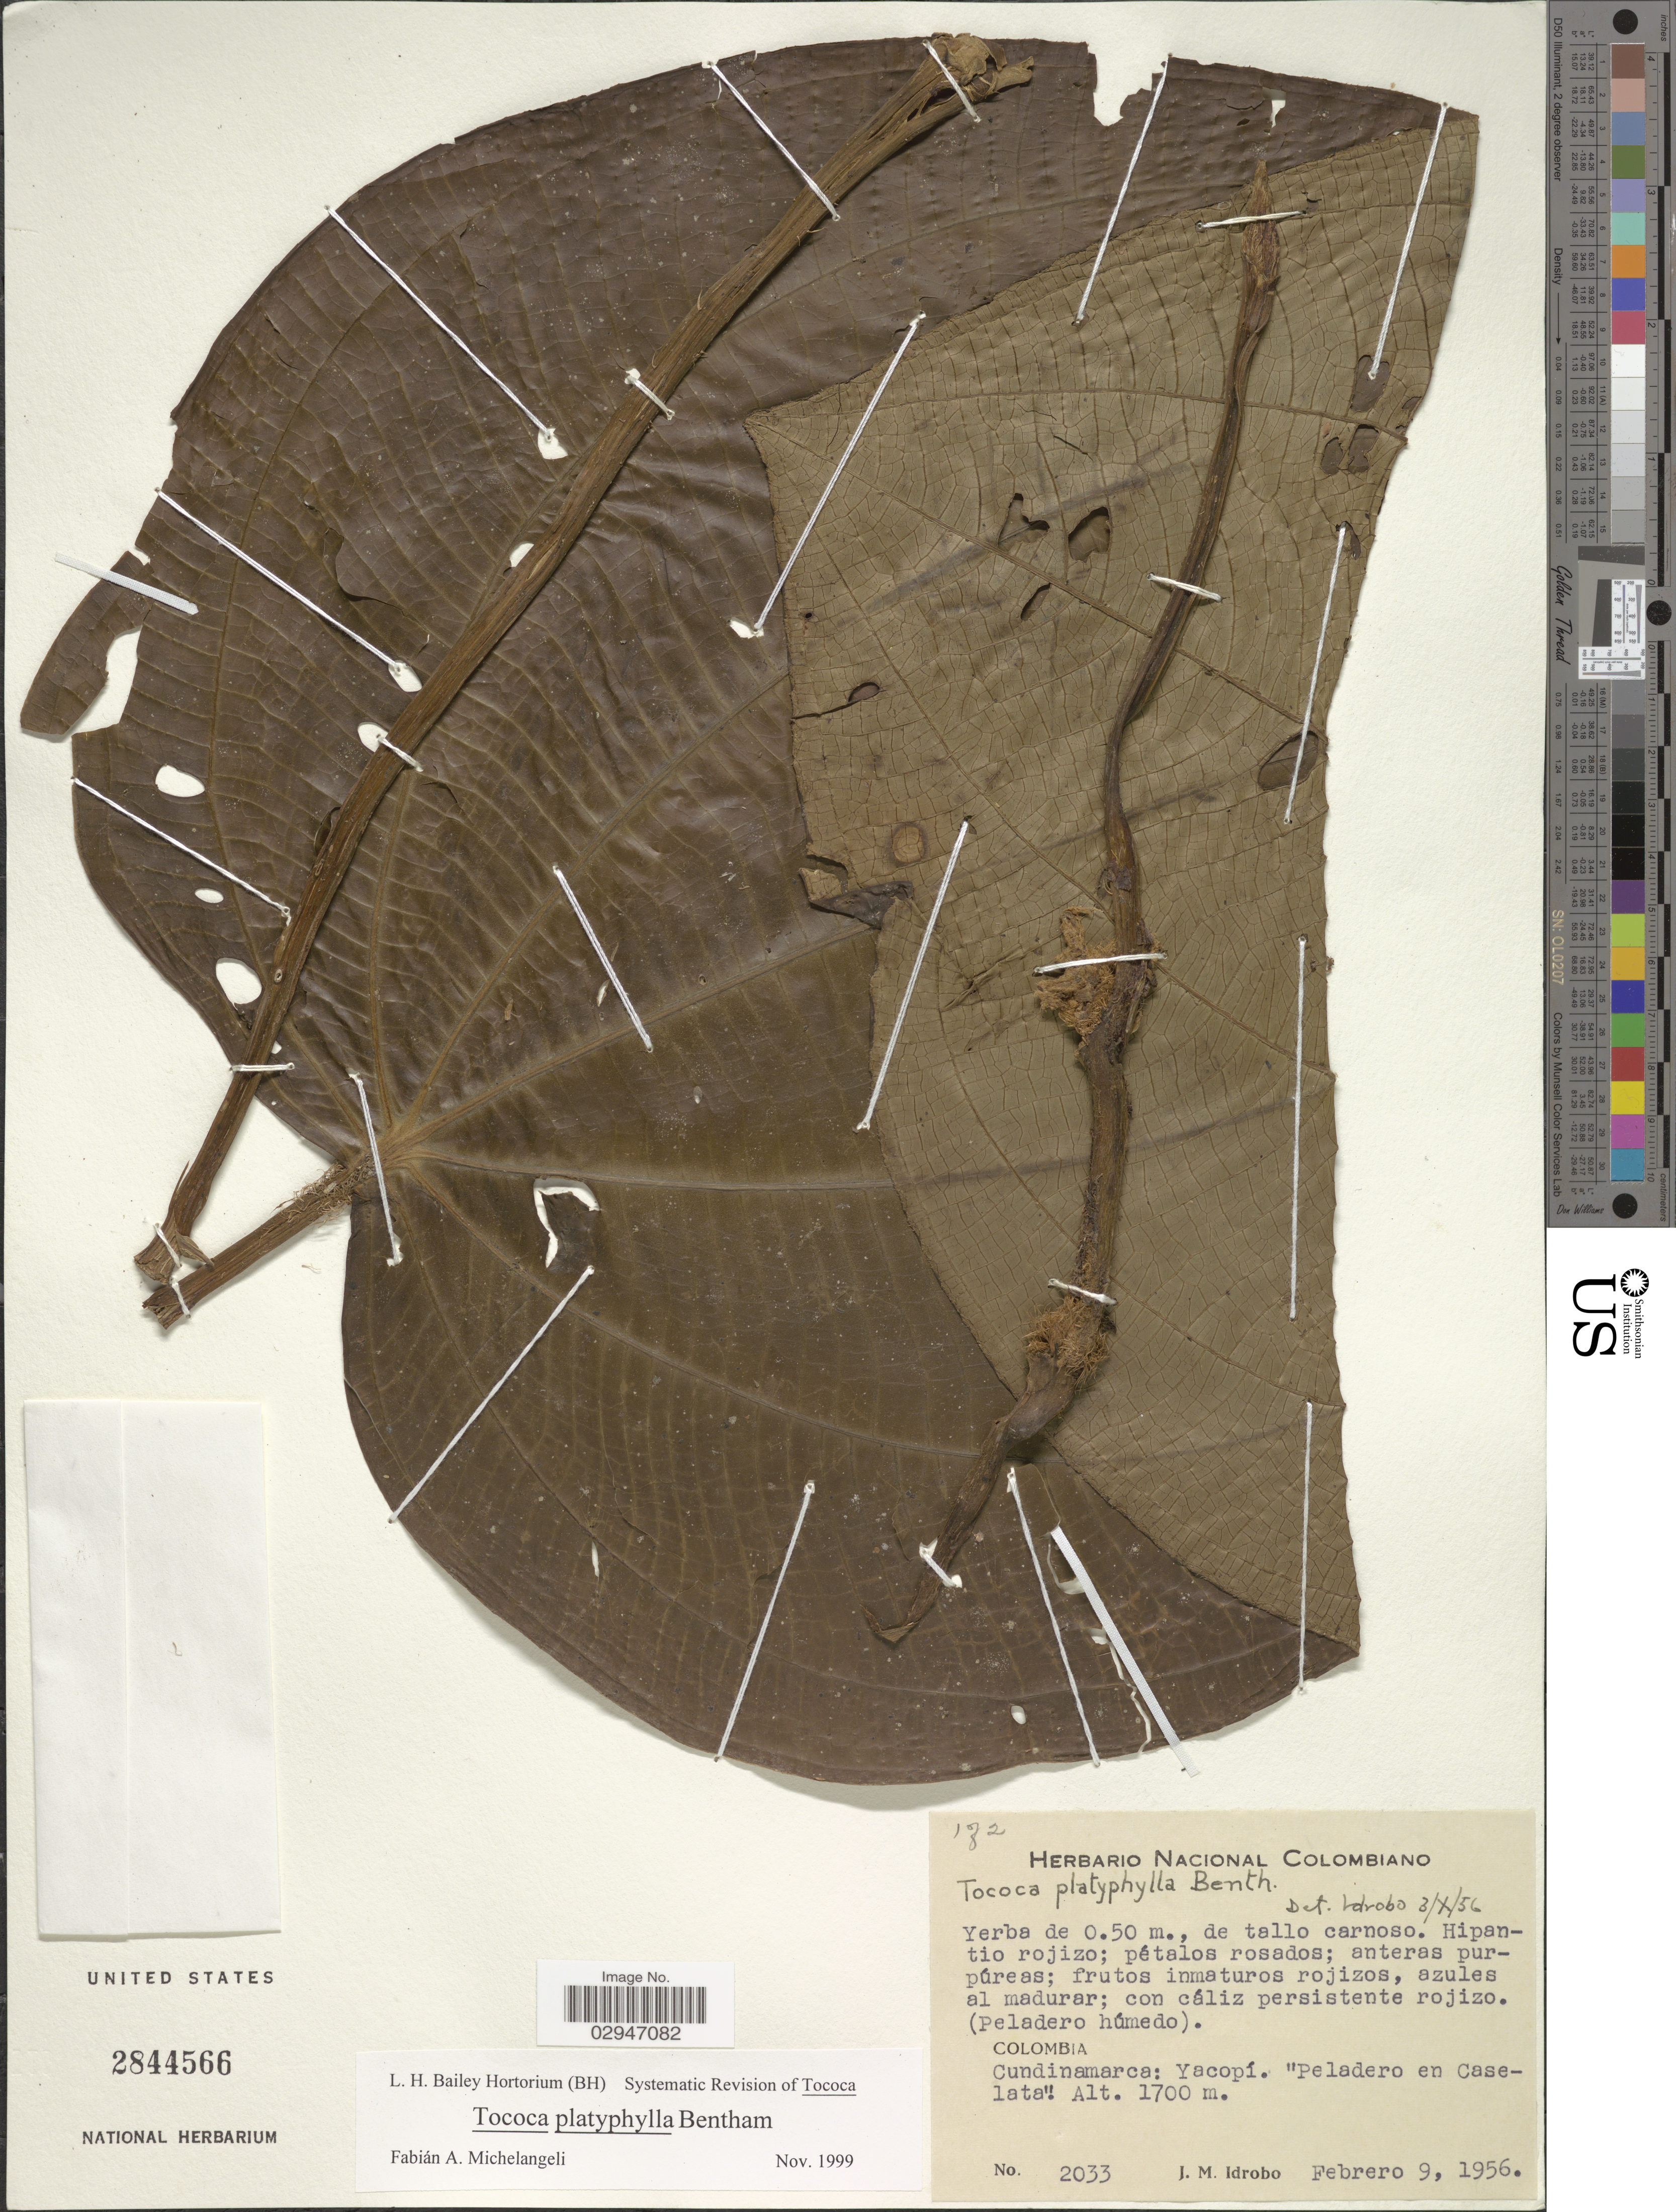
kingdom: Plantae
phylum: Tracheophyta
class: Magnoliopsida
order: Myrtales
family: Melastomataceae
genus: Tococa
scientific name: Tococa platyphylla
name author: Benth.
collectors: J. M. Idrobo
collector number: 2033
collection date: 1956-02-09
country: Colombia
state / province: Cundinamarca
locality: Yacopí. "Peladero en Caselata".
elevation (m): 1700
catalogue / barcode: US 2844566